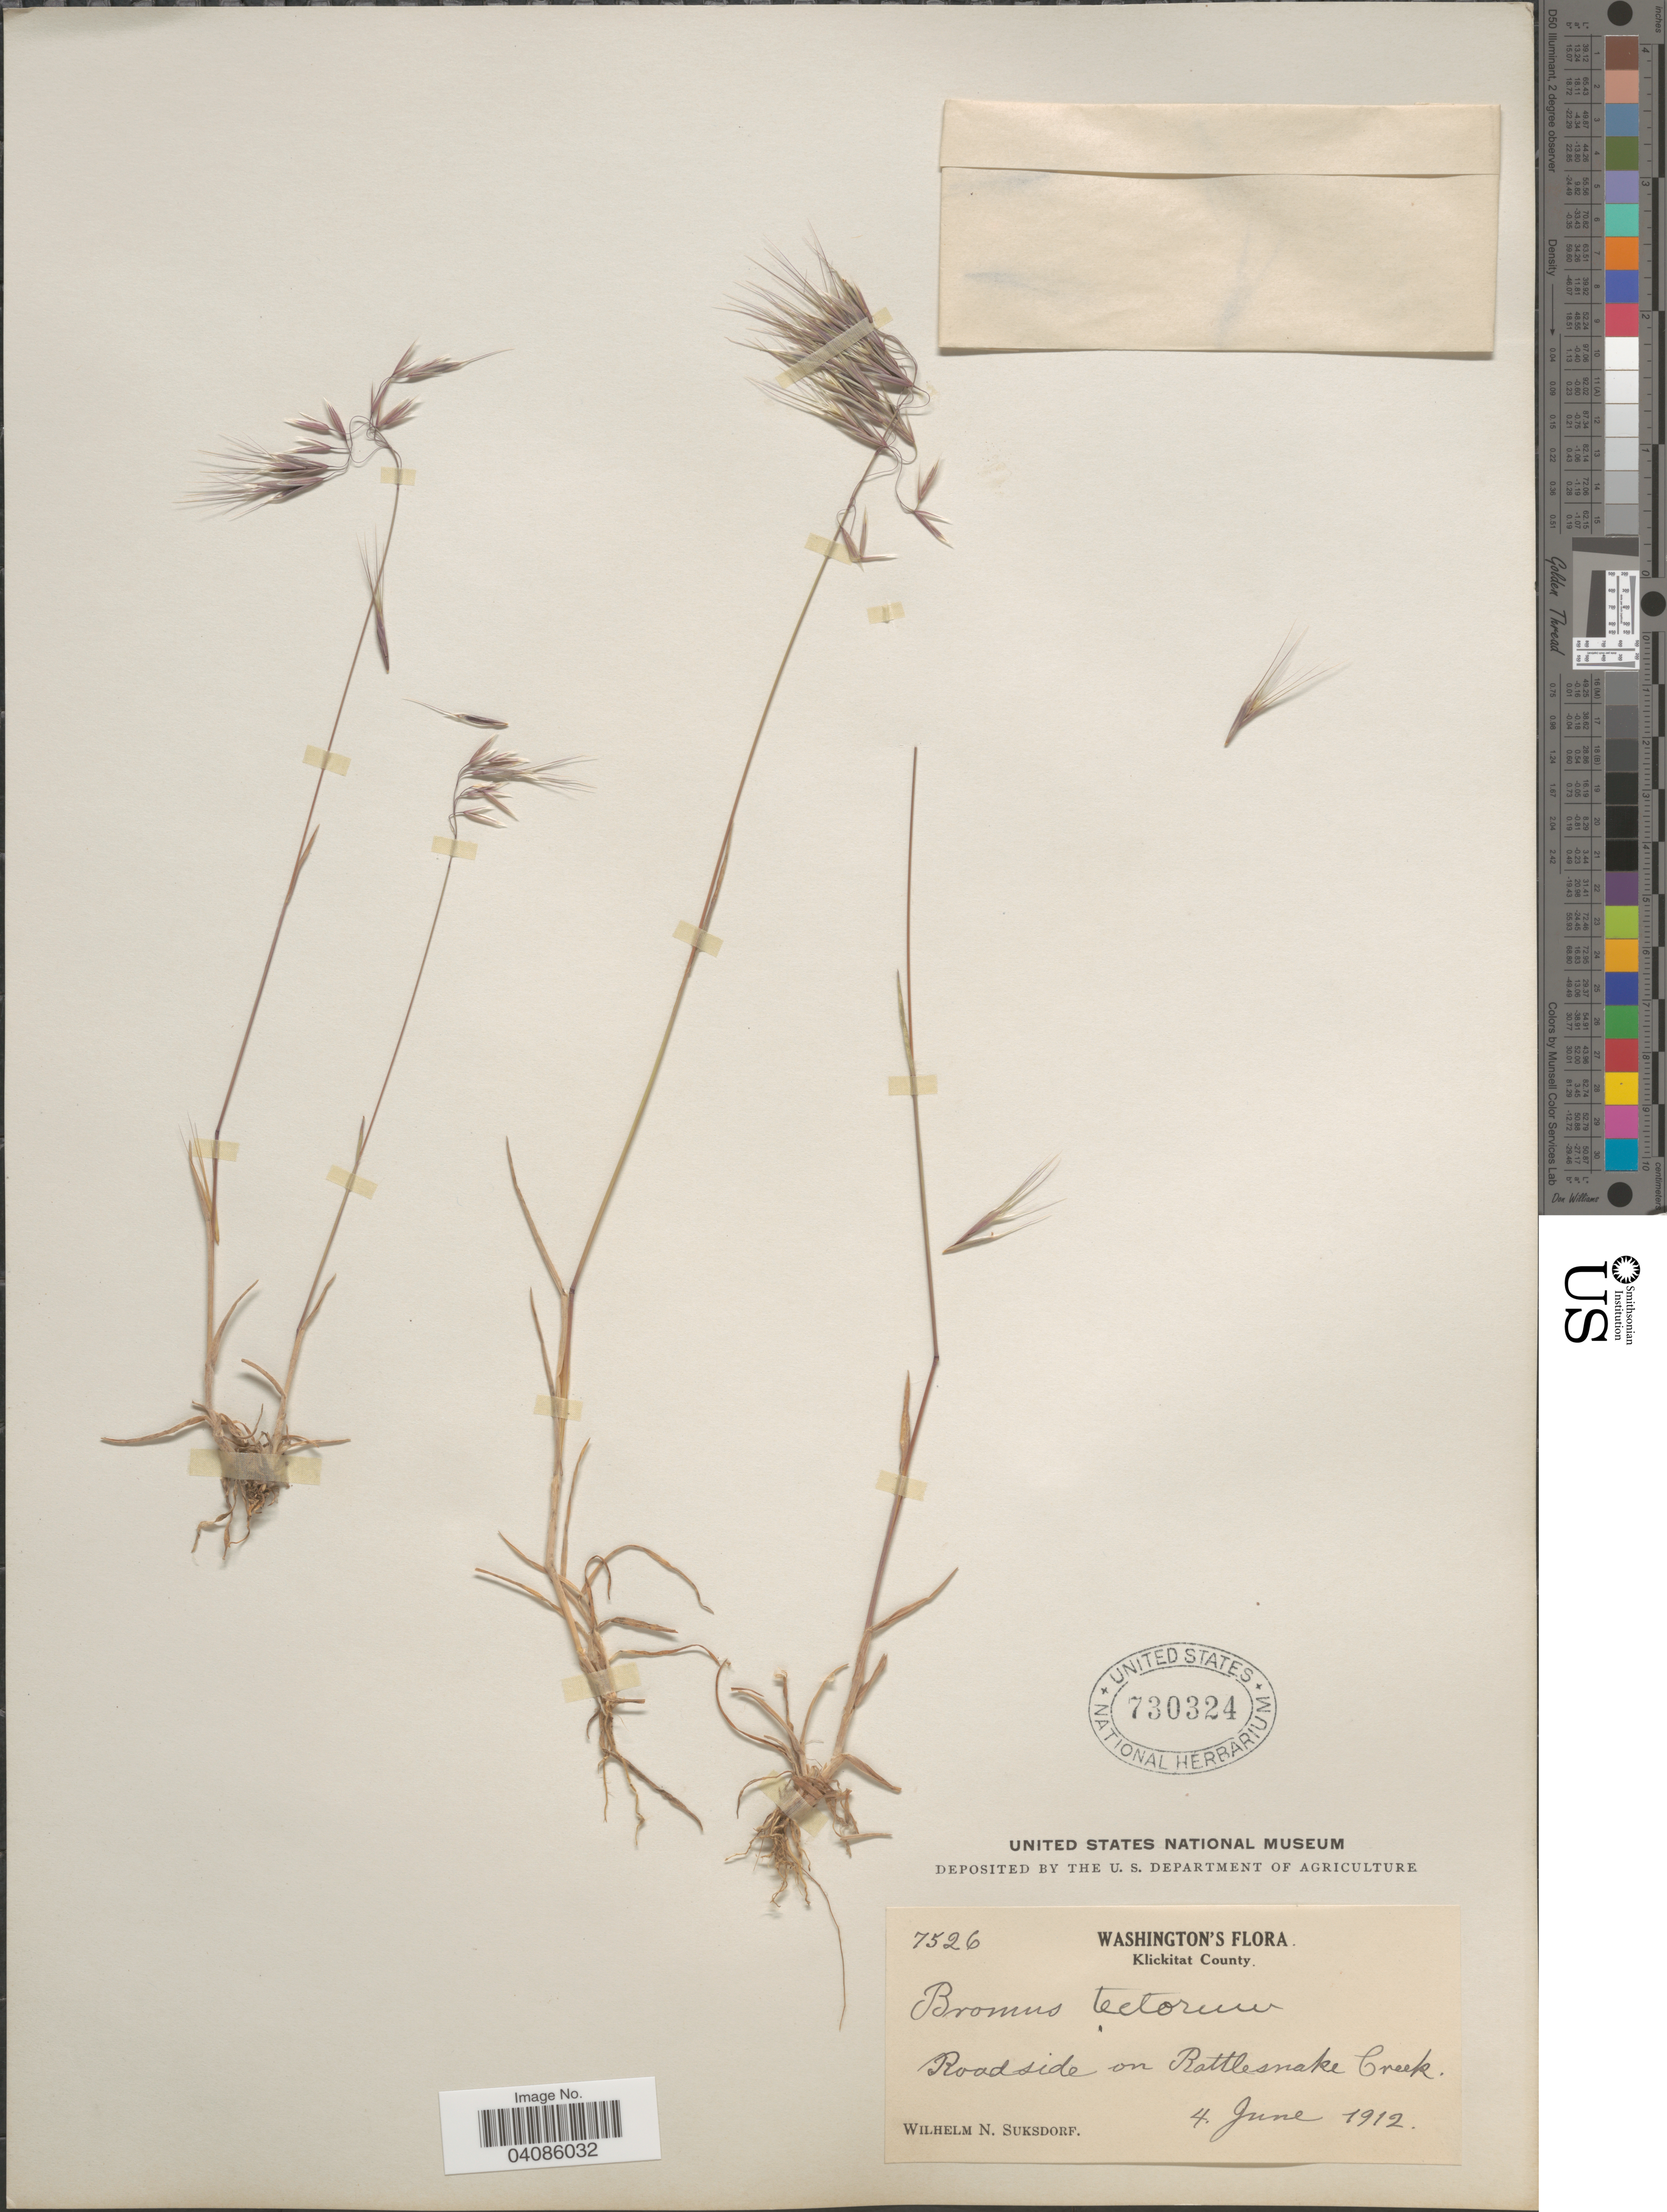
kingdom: Plantae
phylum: Tracheophyta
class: Liliopsida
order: Poales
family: Poaceae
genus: Bromus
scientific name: Bromus tectorum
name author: L.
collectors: W. N. Suksdorf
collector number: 7526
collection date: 1912-06-04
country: United States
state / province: Washington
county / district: Klickitat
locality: Klickitat County. Roadside on Rattlesnake Creek.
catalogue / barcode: US 730324